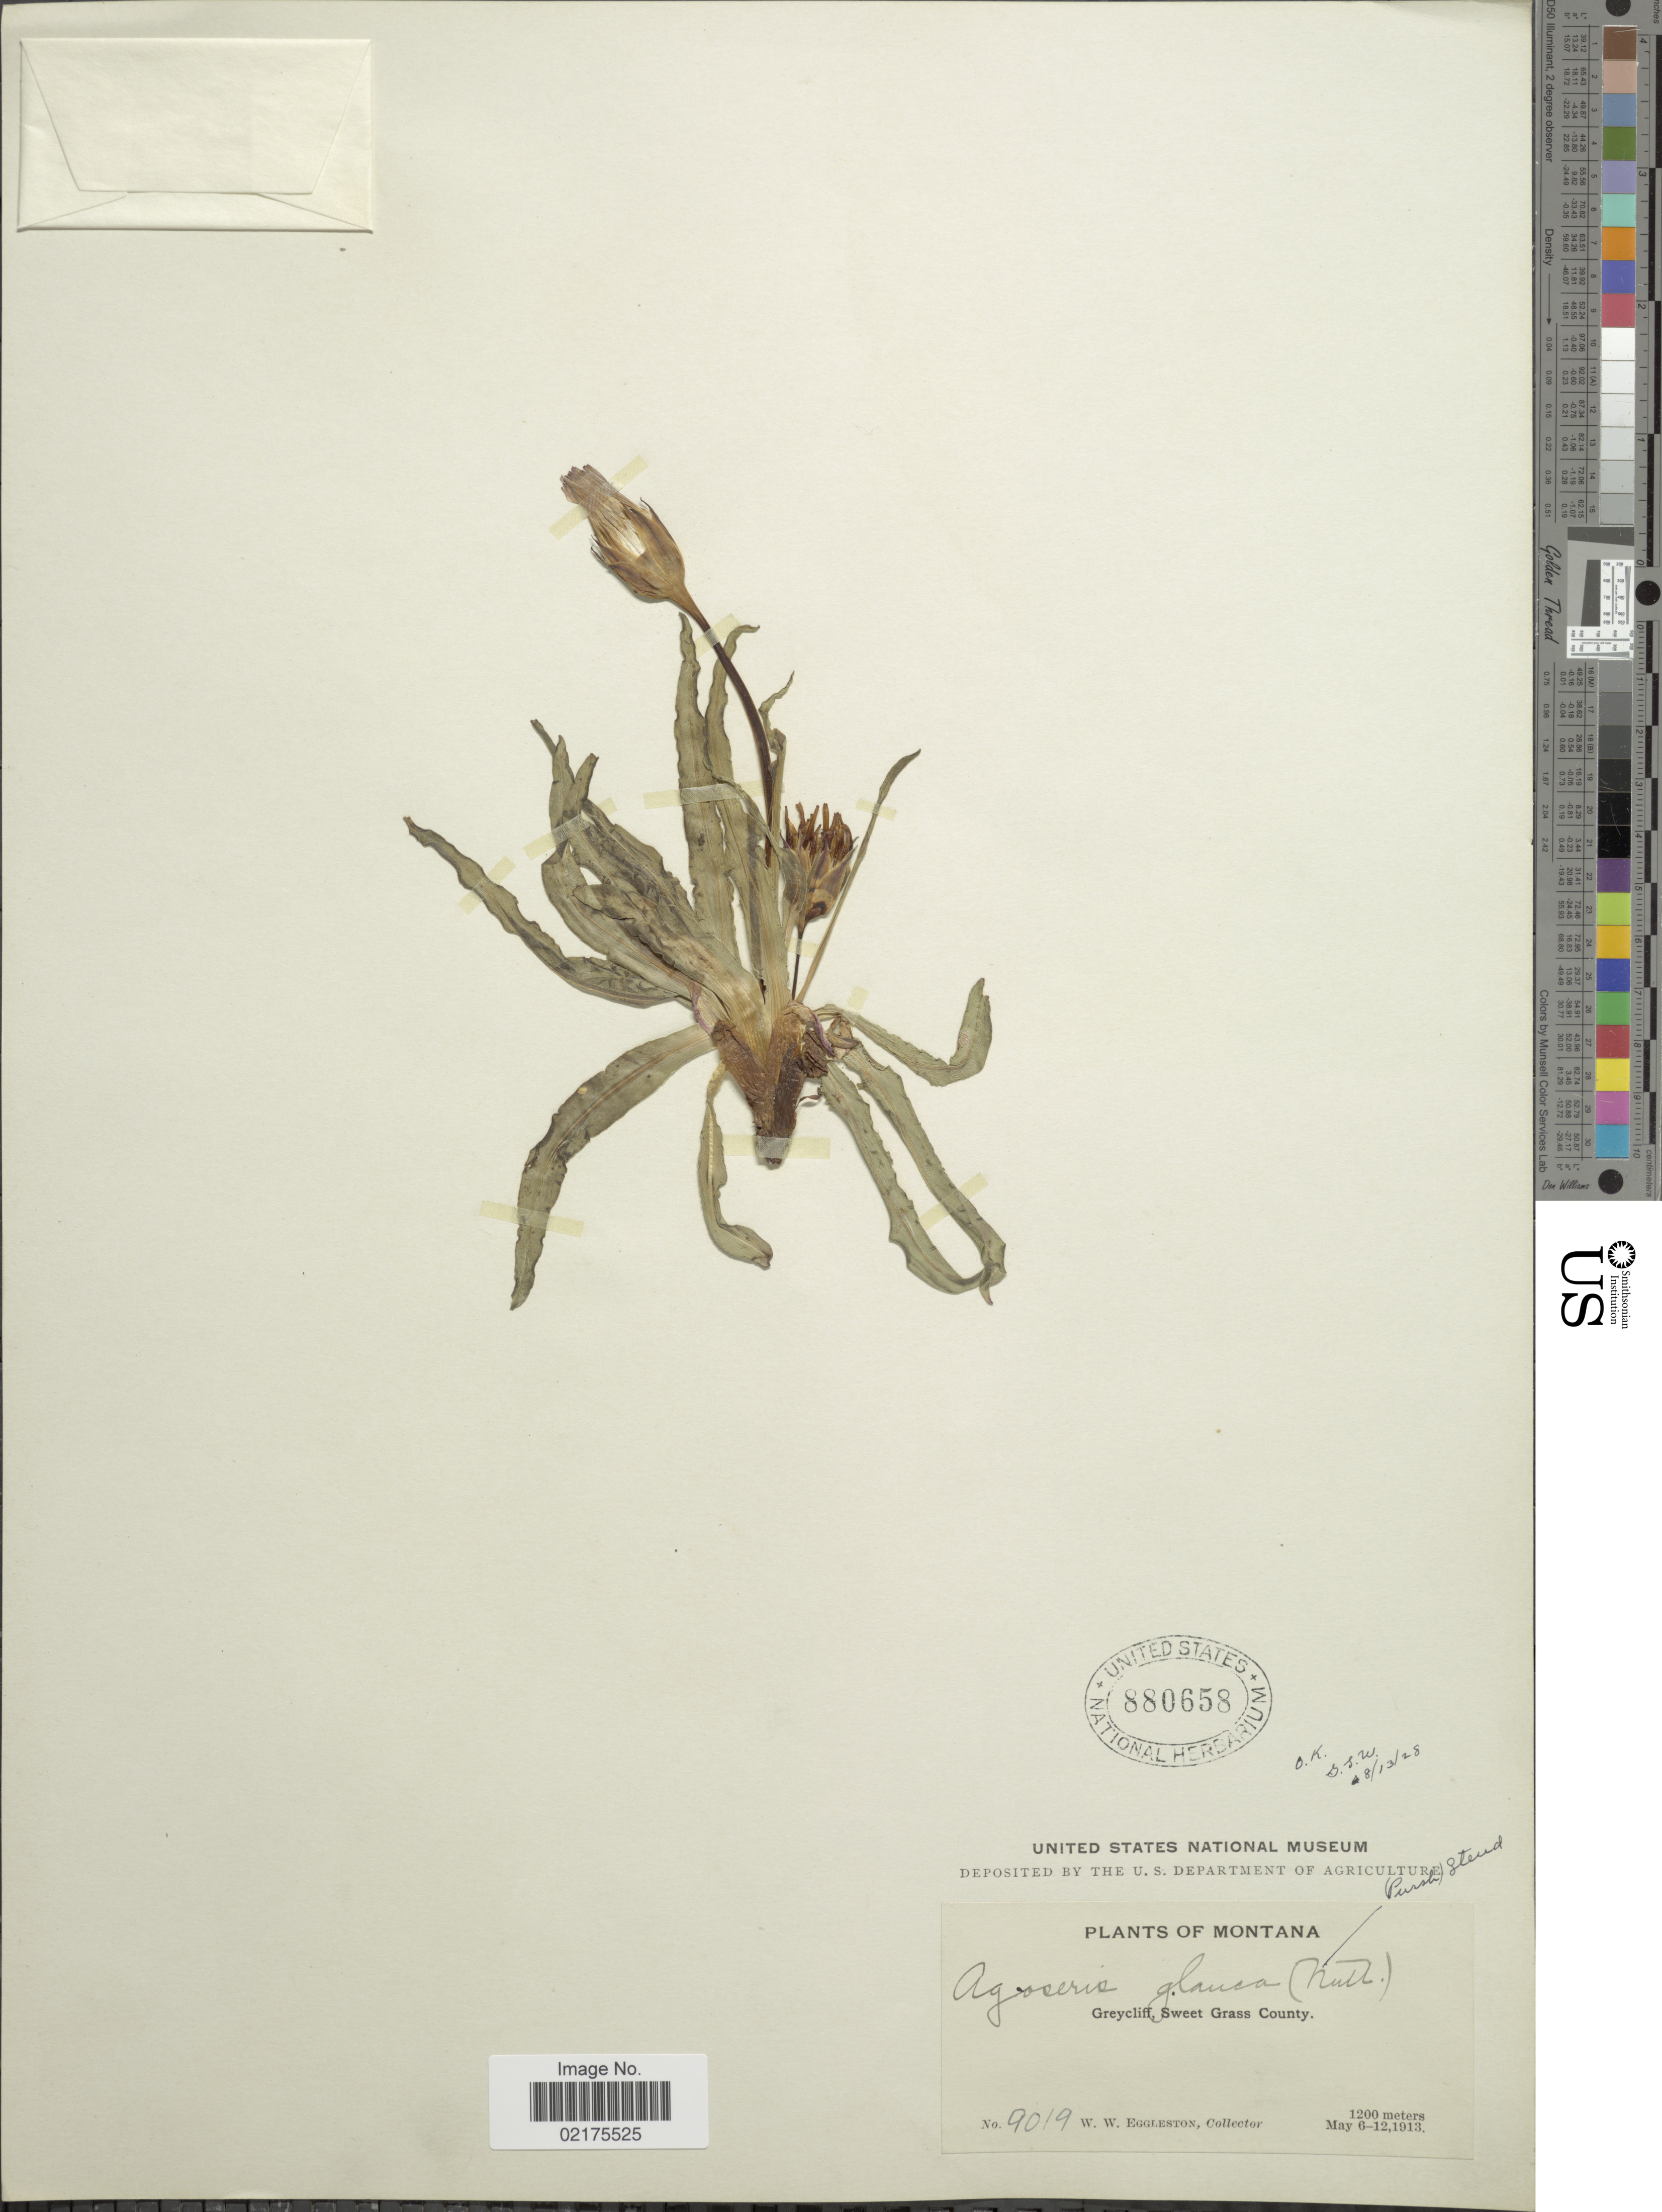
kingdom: Plantae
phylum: Tracheophyta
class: Magnoliopsida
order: Asterales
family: Asteraceae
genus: Agoseris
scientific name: Agoseris glauca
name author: (Pursh) Raf.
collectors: W. W. Eggleston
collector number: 9019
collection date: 1913-05-06/1913-05-12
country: United States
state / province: Montana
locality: Greycliff, Sweet Grass County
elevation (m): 1200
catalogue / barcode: US 880658